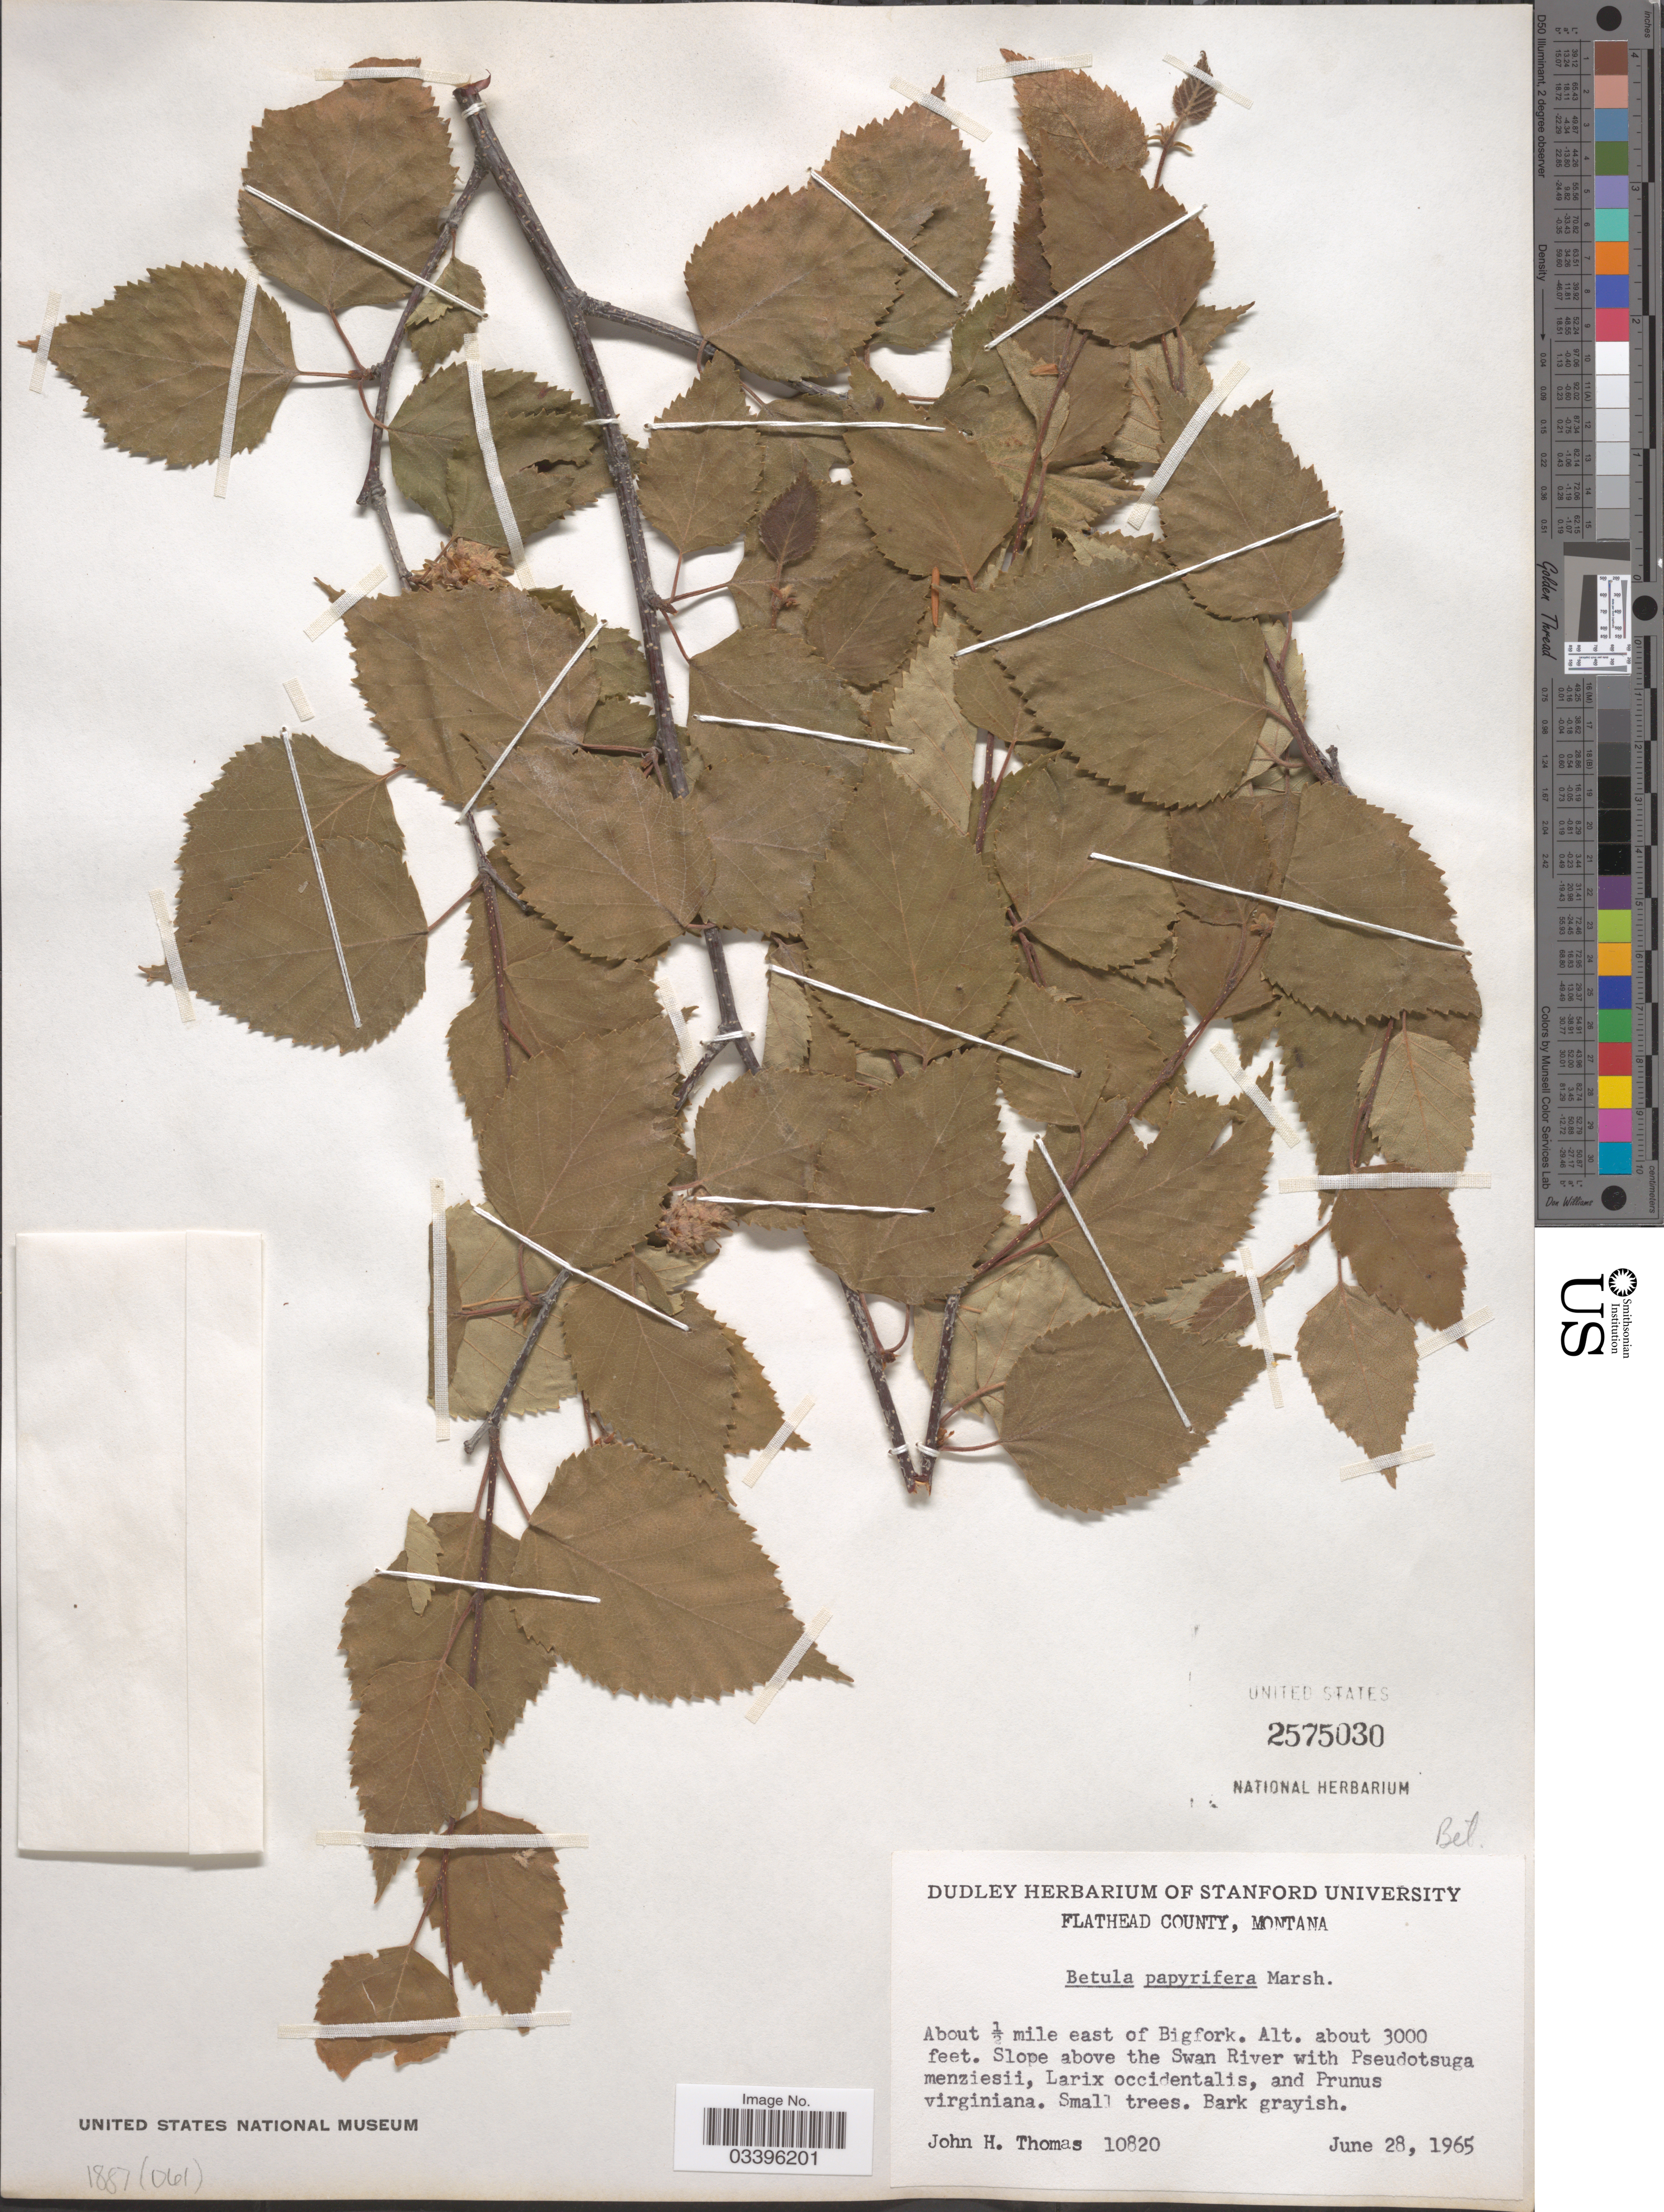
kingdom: Plantae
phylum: Tracheophyta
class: Magnoliopsida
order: Fagales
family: Betulaceae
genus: Betula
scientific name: Betula occidentalis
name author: Hook.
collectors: J. H. Thomas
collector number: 10820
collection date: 1965-06-28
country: United States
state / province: Montana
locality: Flathead County. About ½ mile east of Bigfork. Slope above the Swan River.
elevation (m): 914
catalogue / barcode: US 2575030